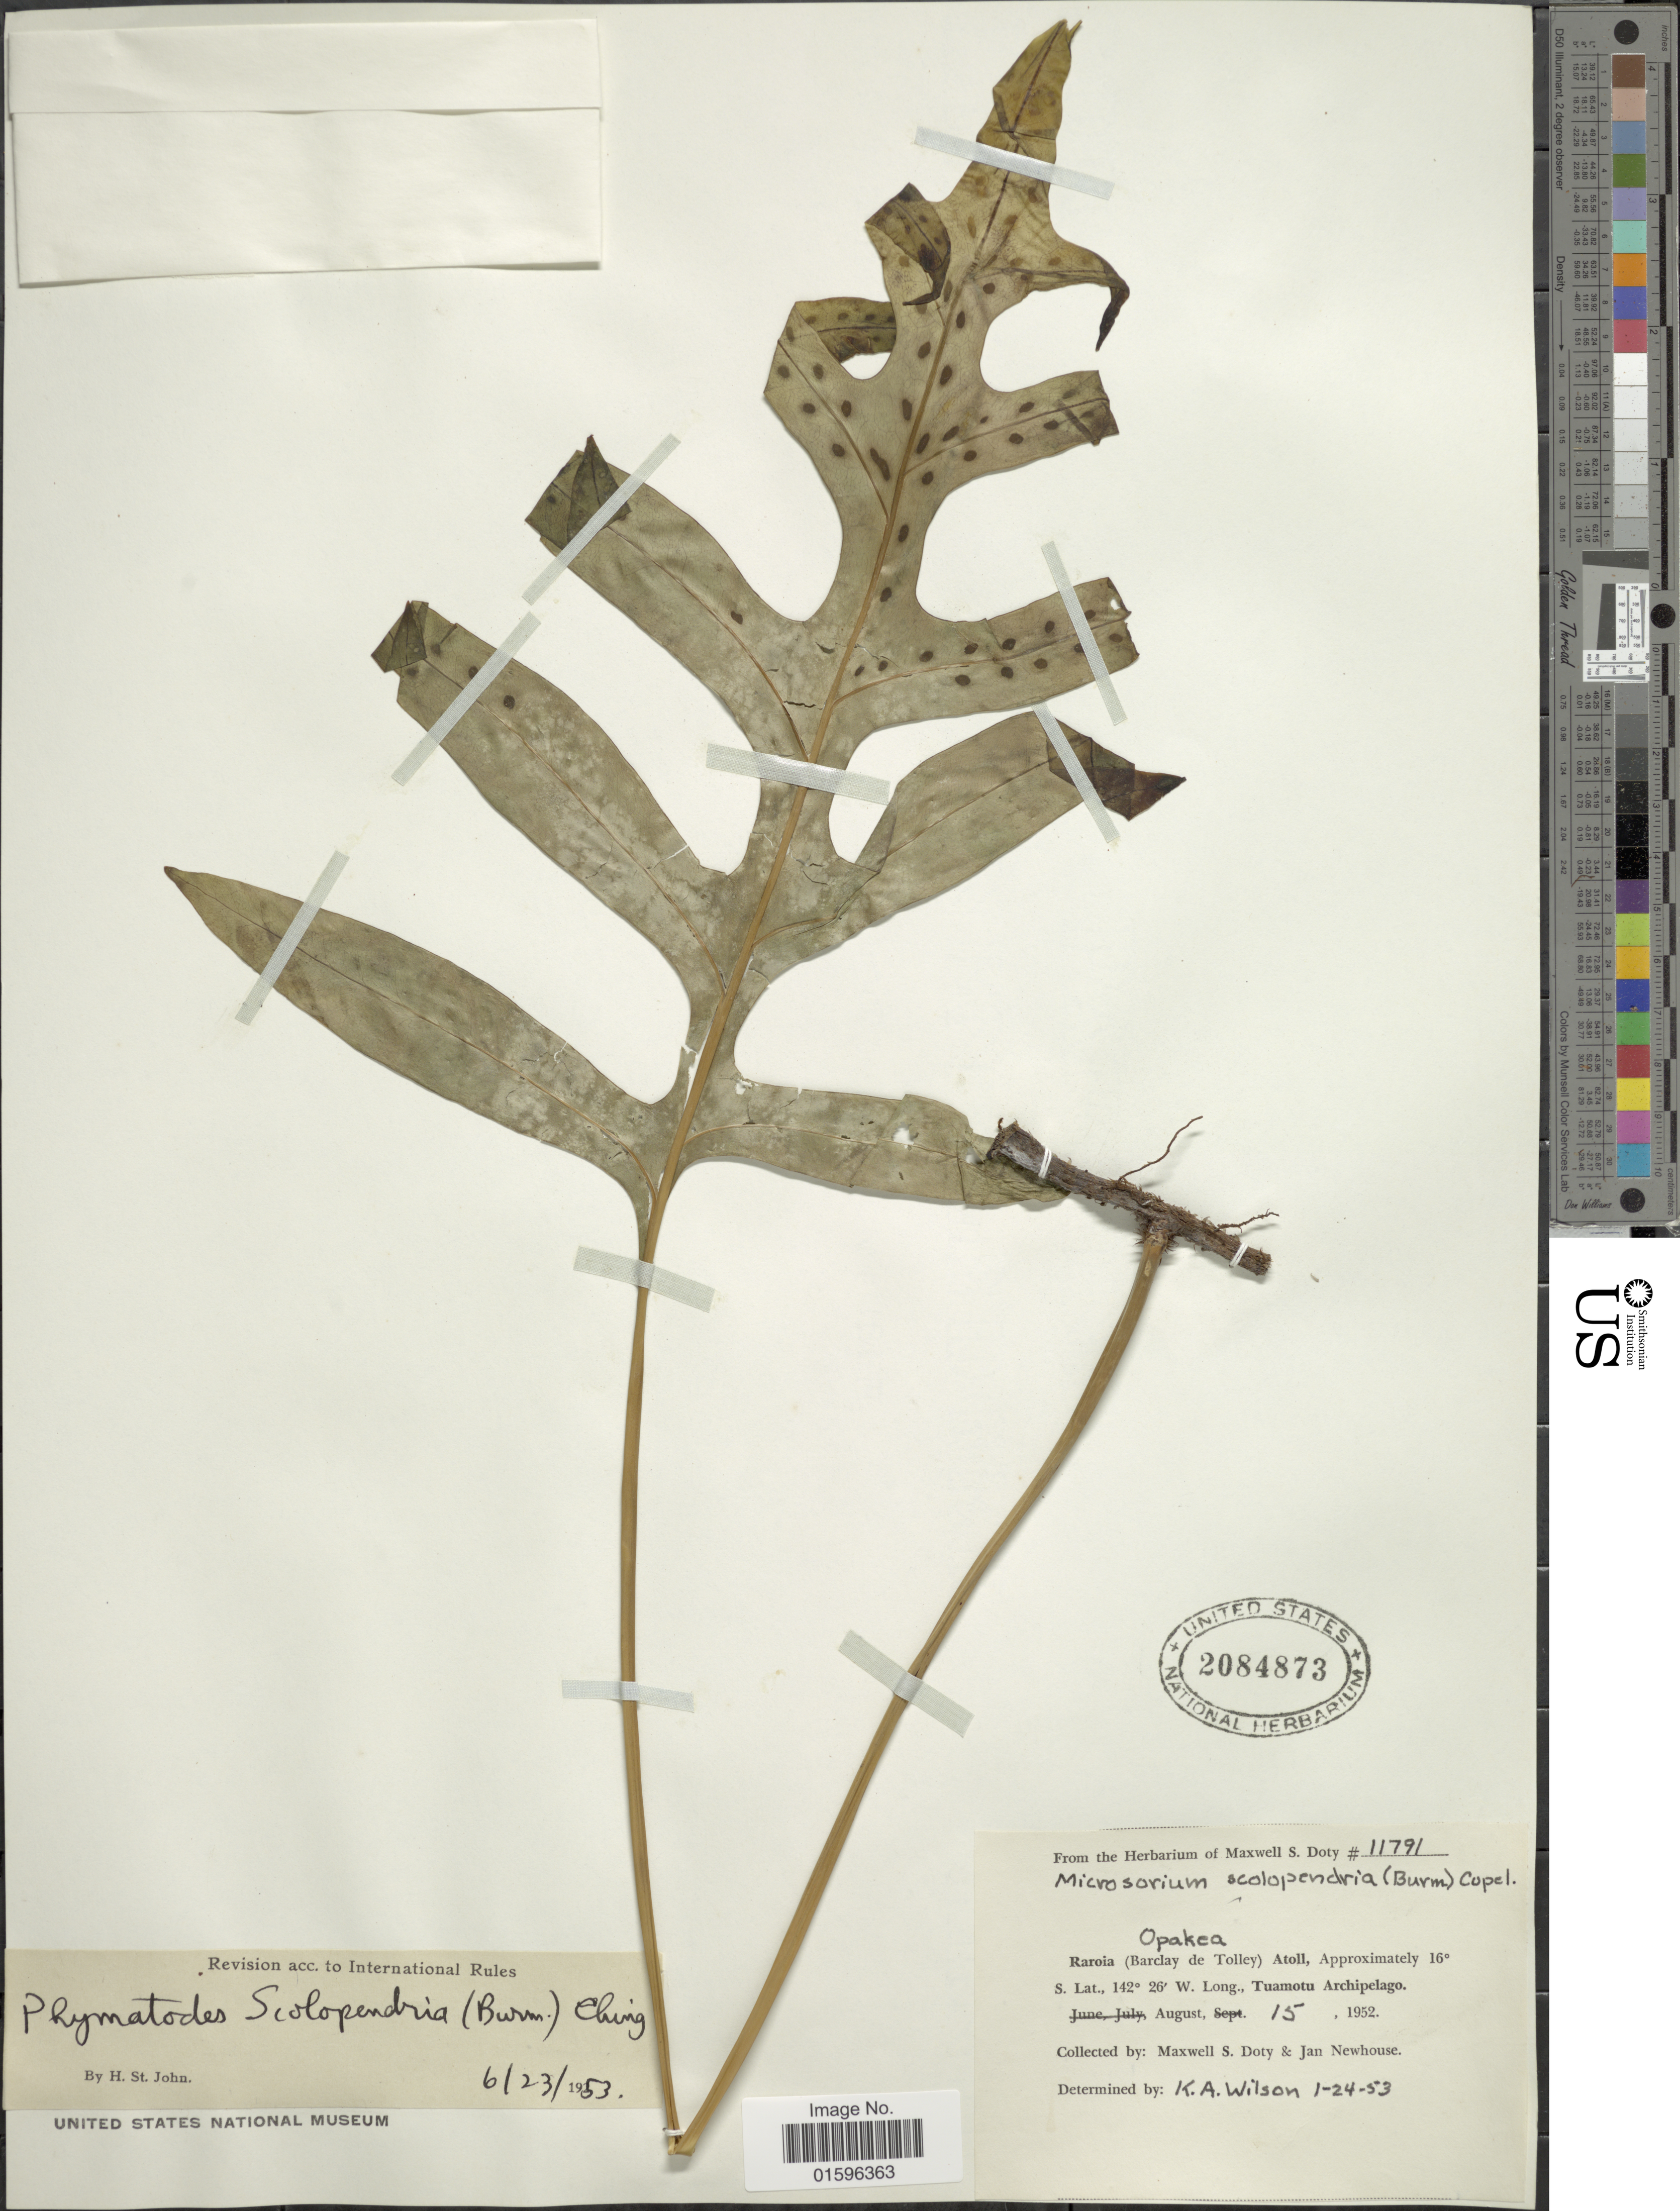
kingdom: Plantae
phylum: Tracheophyta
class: Polypodiopsida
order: Polypodiales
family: Polypodiaceae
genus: Polypodium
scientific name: Polypodium scolopendria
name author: Burm. f.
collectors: M. S. Doty & J. Newhouse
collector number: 11791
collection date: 1952-08-15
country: French Polynesia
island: Raroia [Barclay de Tolley] Atoll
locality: Opakea, Raroia (Barclay de Tolley) Atoll, Tuamotu Archipelago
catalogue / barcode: US 2084873